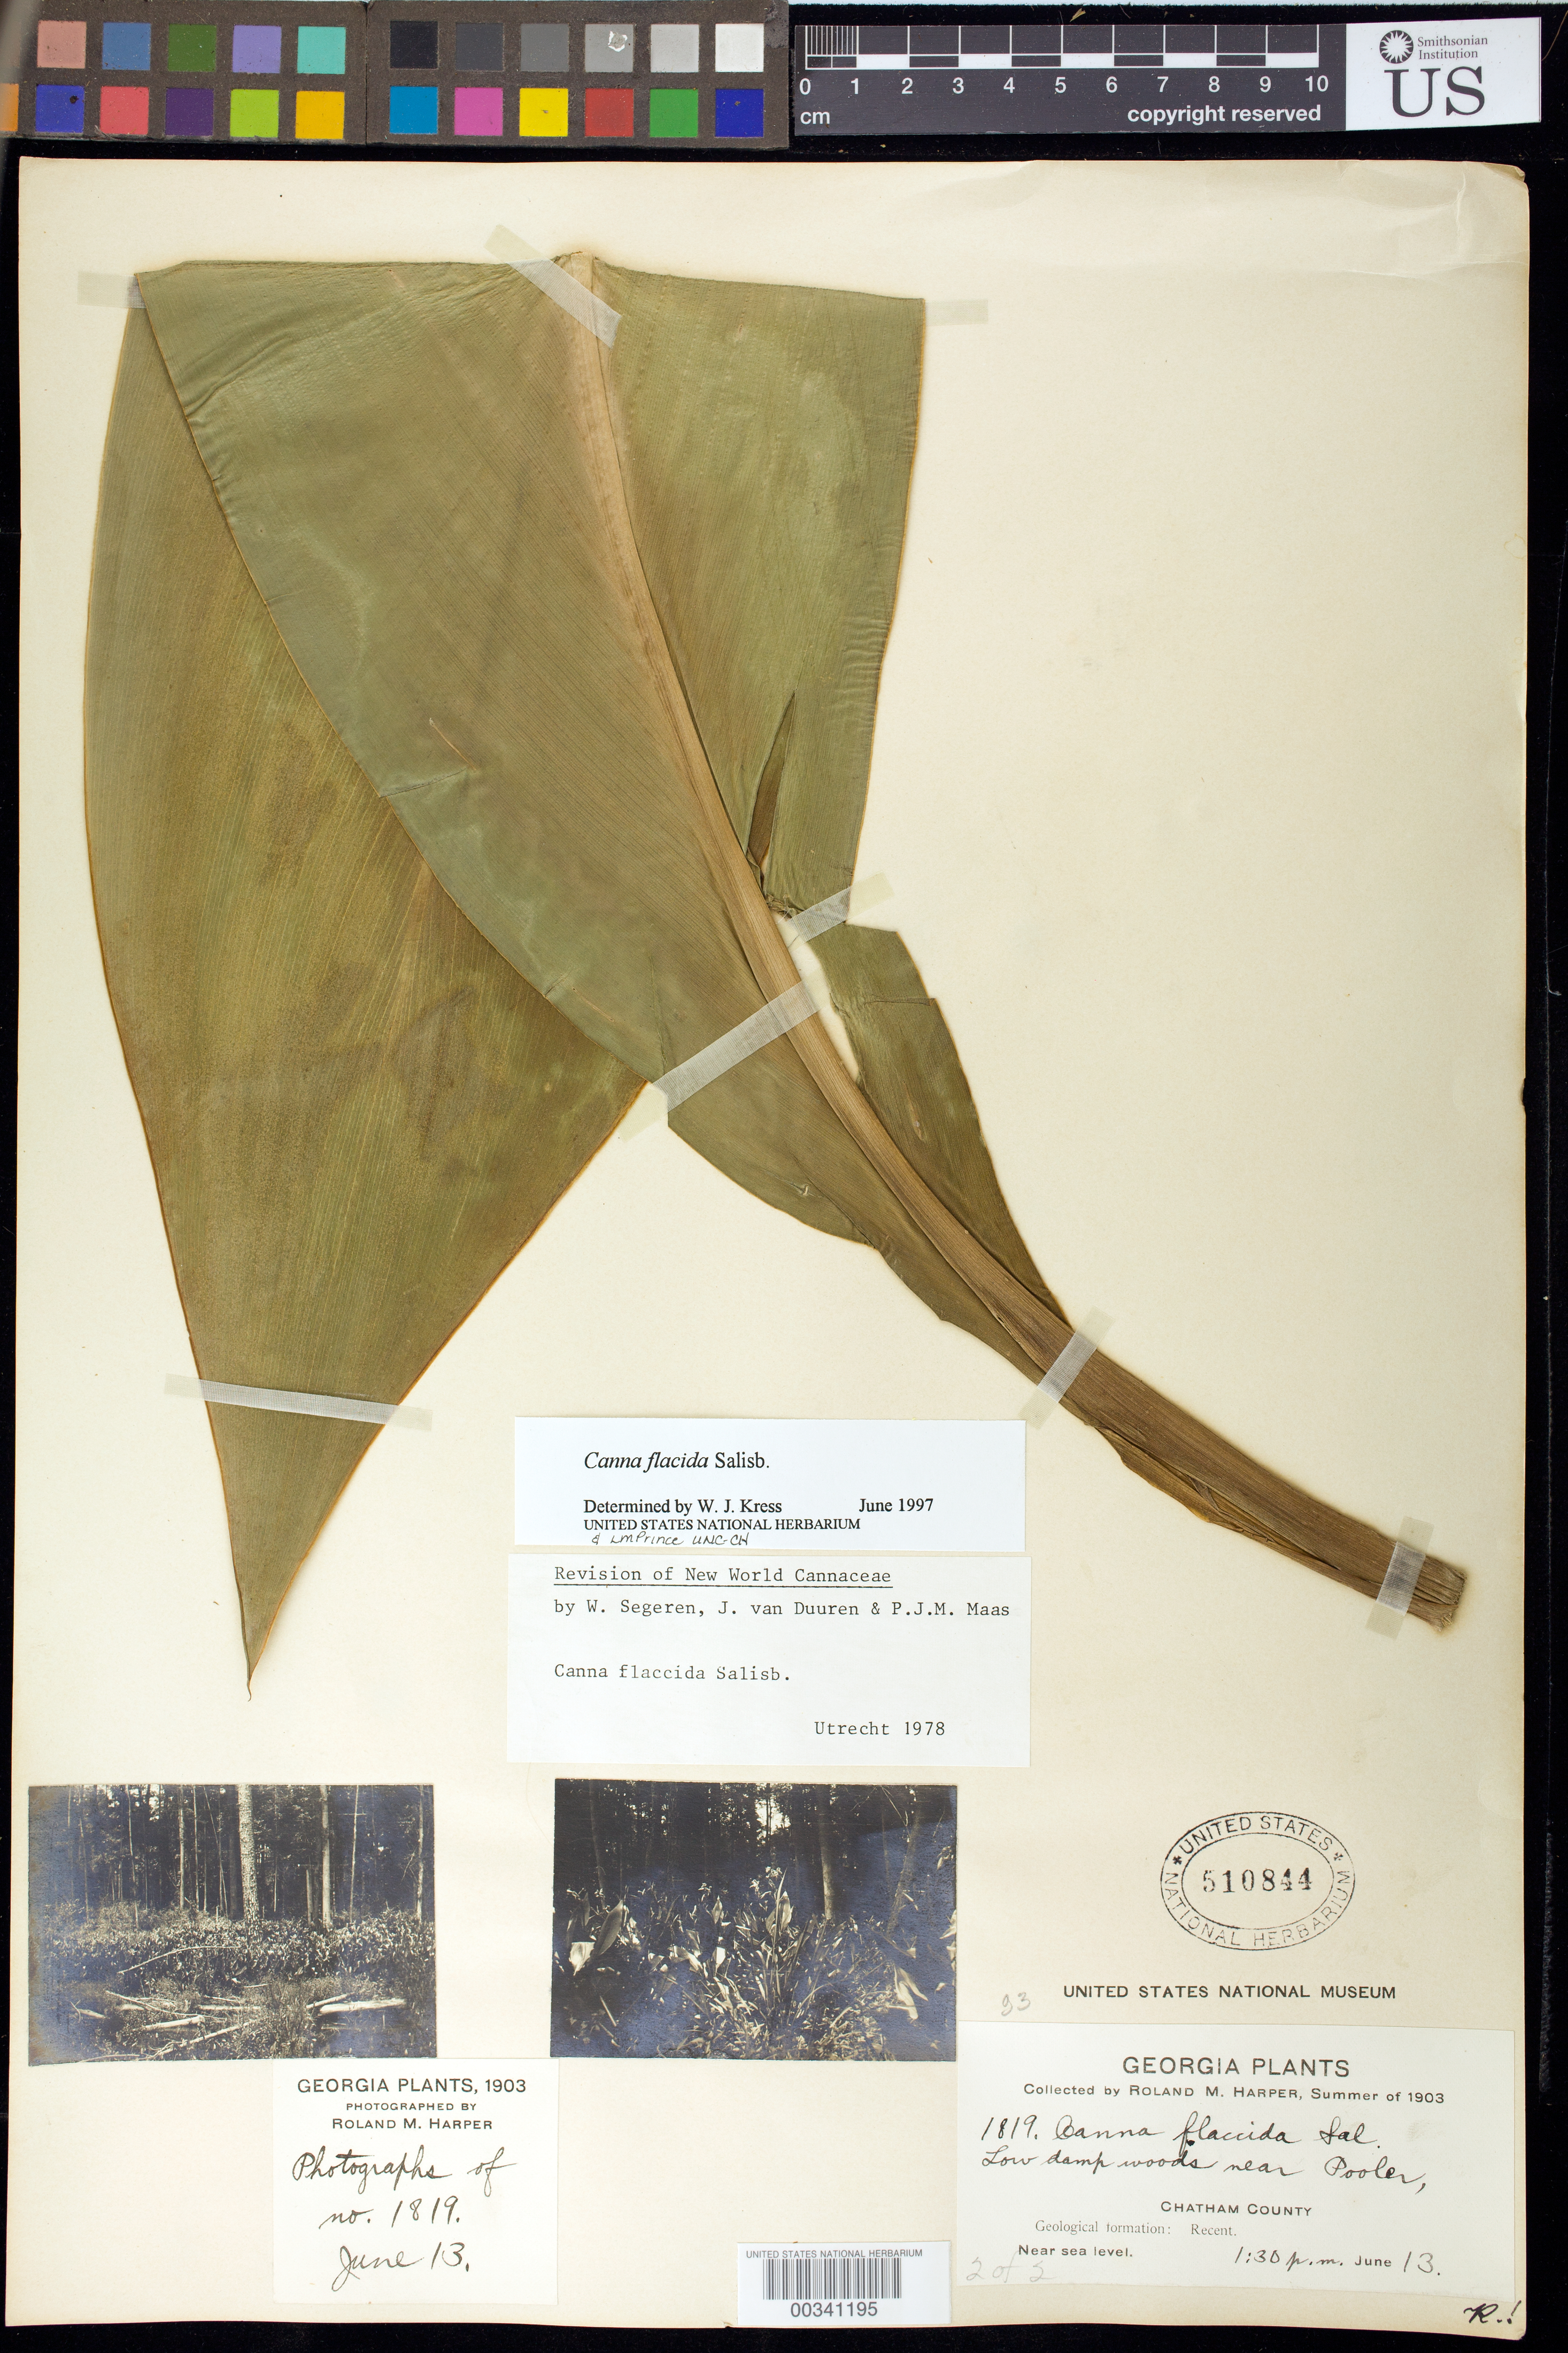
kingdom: Plantae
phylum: Tracheophyta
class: Liliopsida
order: Zingiberales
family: Cannaceae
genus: Canna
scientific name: Canna flaccida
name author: Salisb.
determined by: Segeren, W.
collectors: R. M. Harper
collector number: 1819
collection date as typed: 13 Jun 1903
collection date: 1903-06-13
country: United States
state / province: Georgia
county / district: Chatham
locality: Near pooler, near sea level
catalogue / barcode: US 510844